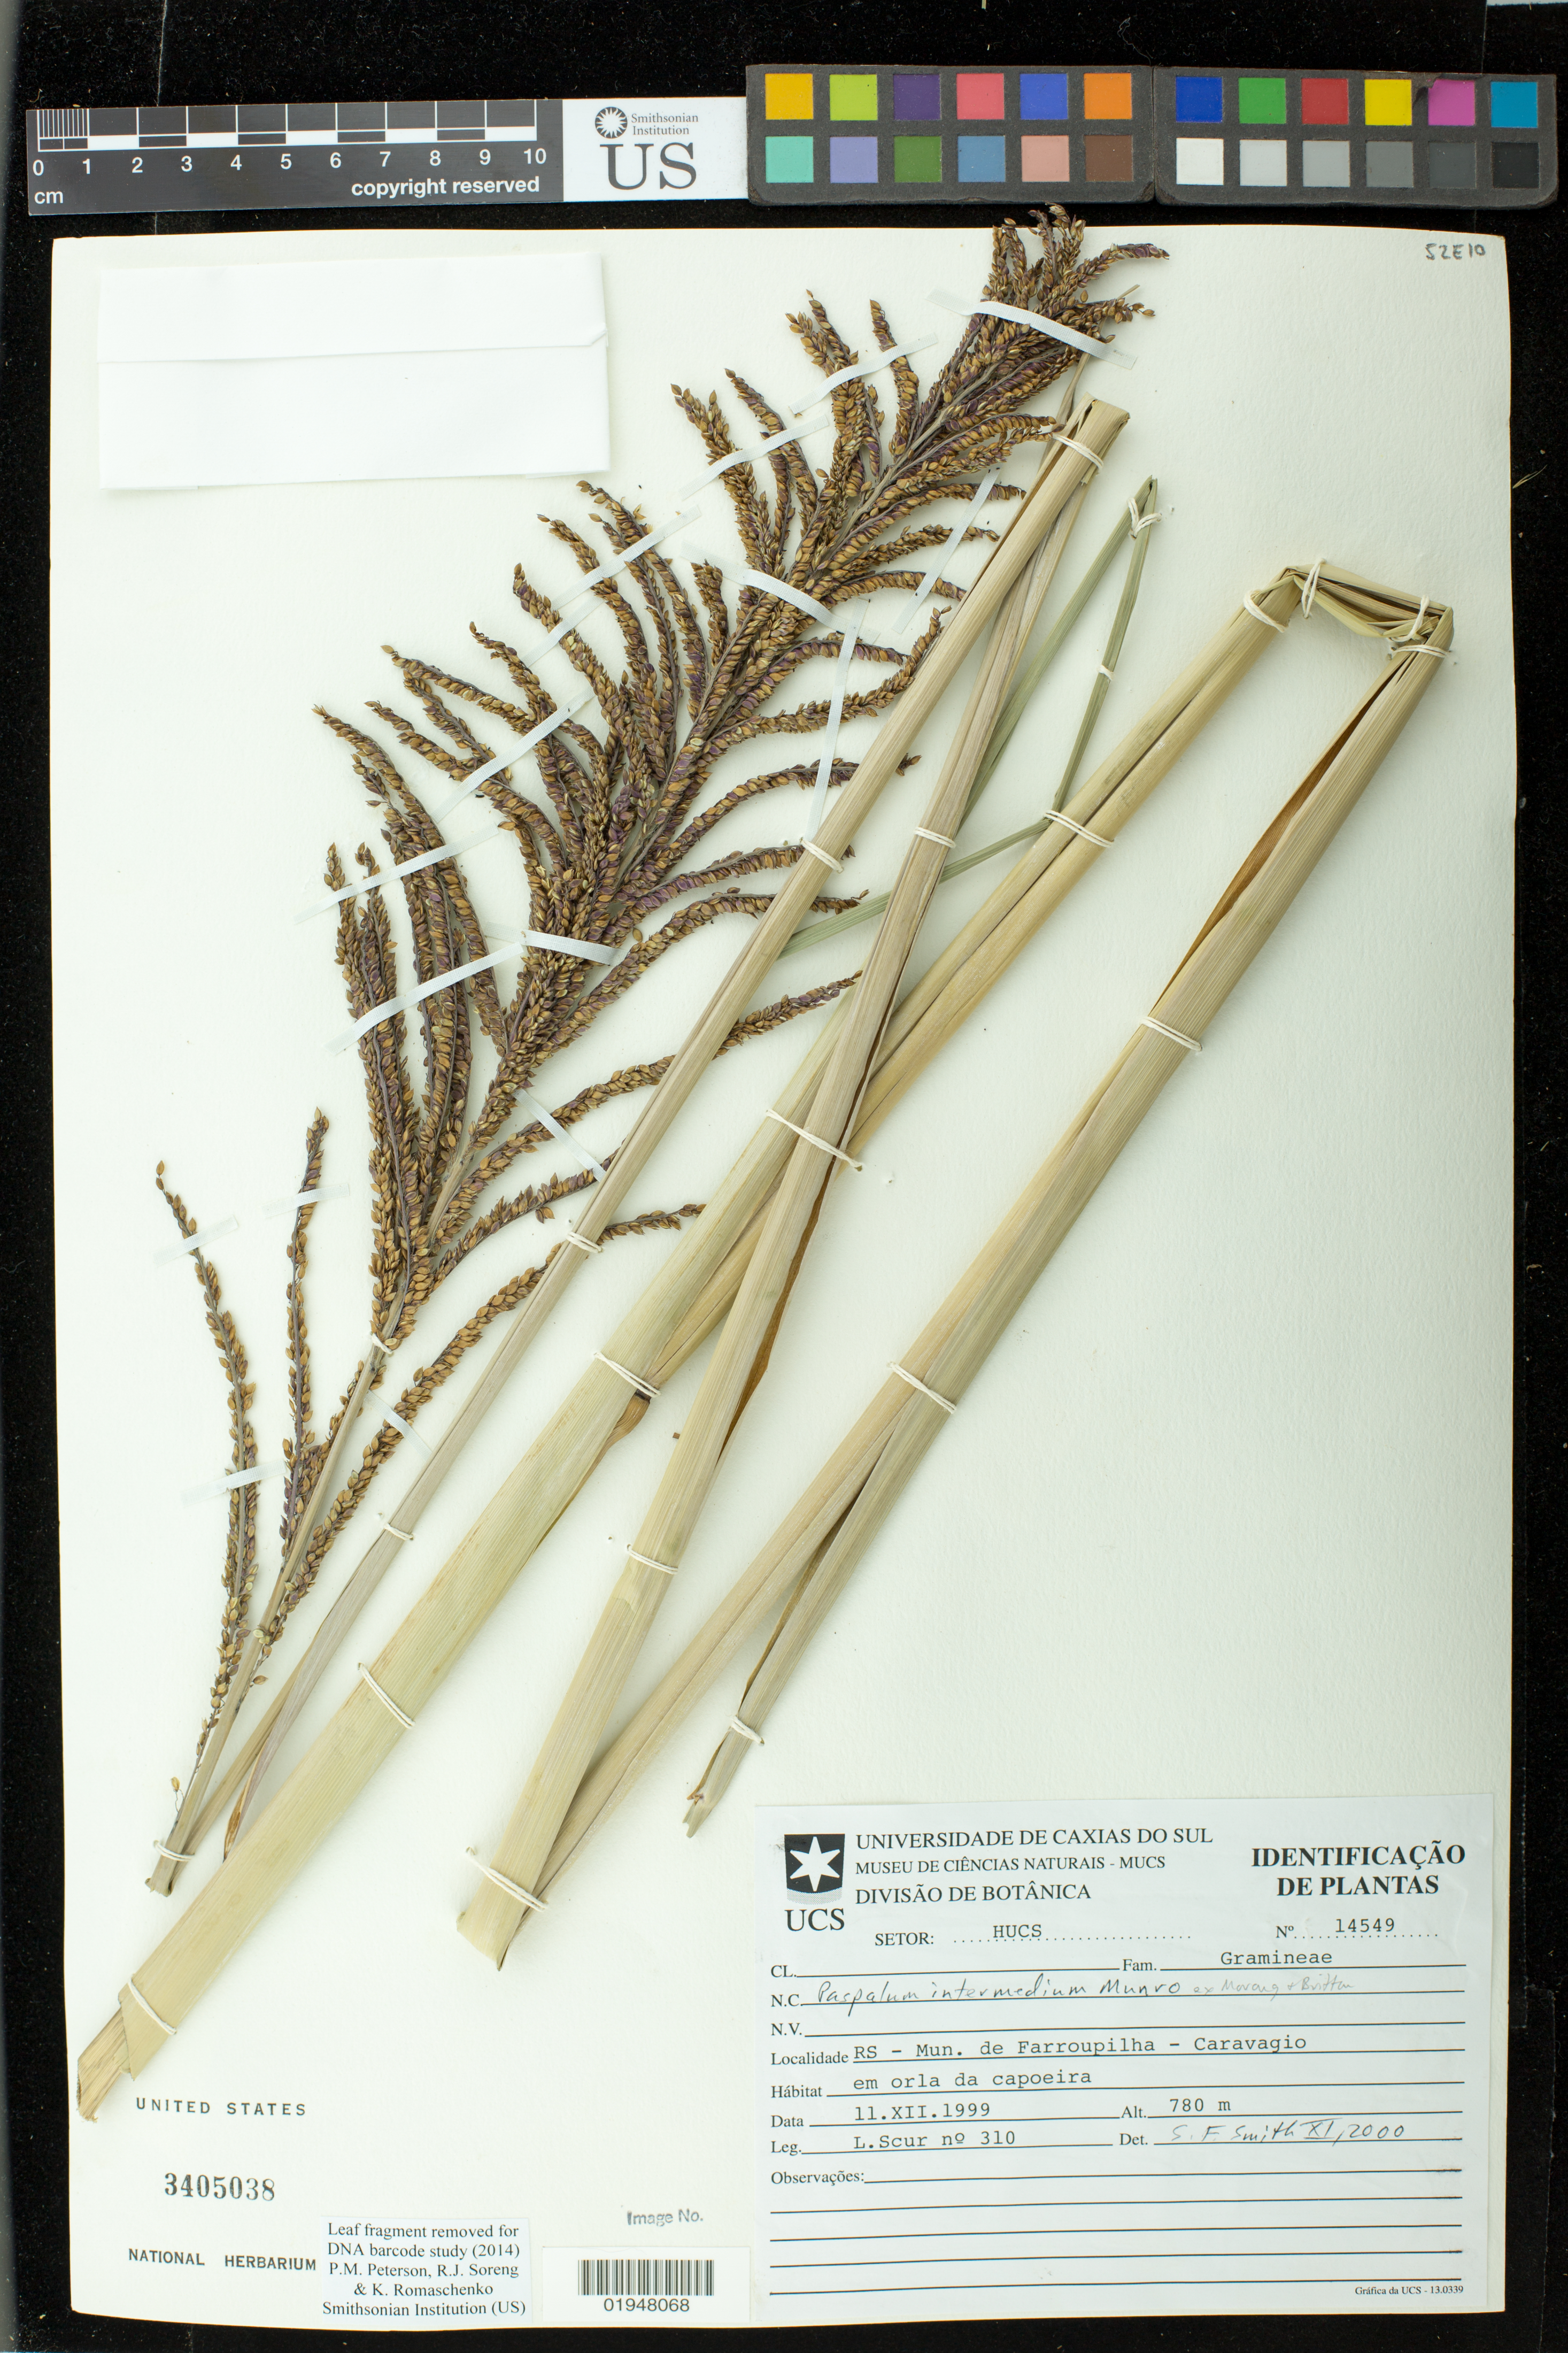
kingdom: Plantae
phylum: Tracheophyta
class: Liliopsida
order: Poales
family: Poaceae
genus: Paspalum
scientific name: Paspalum intermedium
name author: Munro ex Morong in Morong & Britton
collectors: L. Scur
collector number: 310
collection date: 1999-12-11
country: Brazil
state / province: Rio Grande do Sul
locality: Mun. de Farroupilha - Caravagio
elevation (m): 780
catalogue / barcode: US 3405038